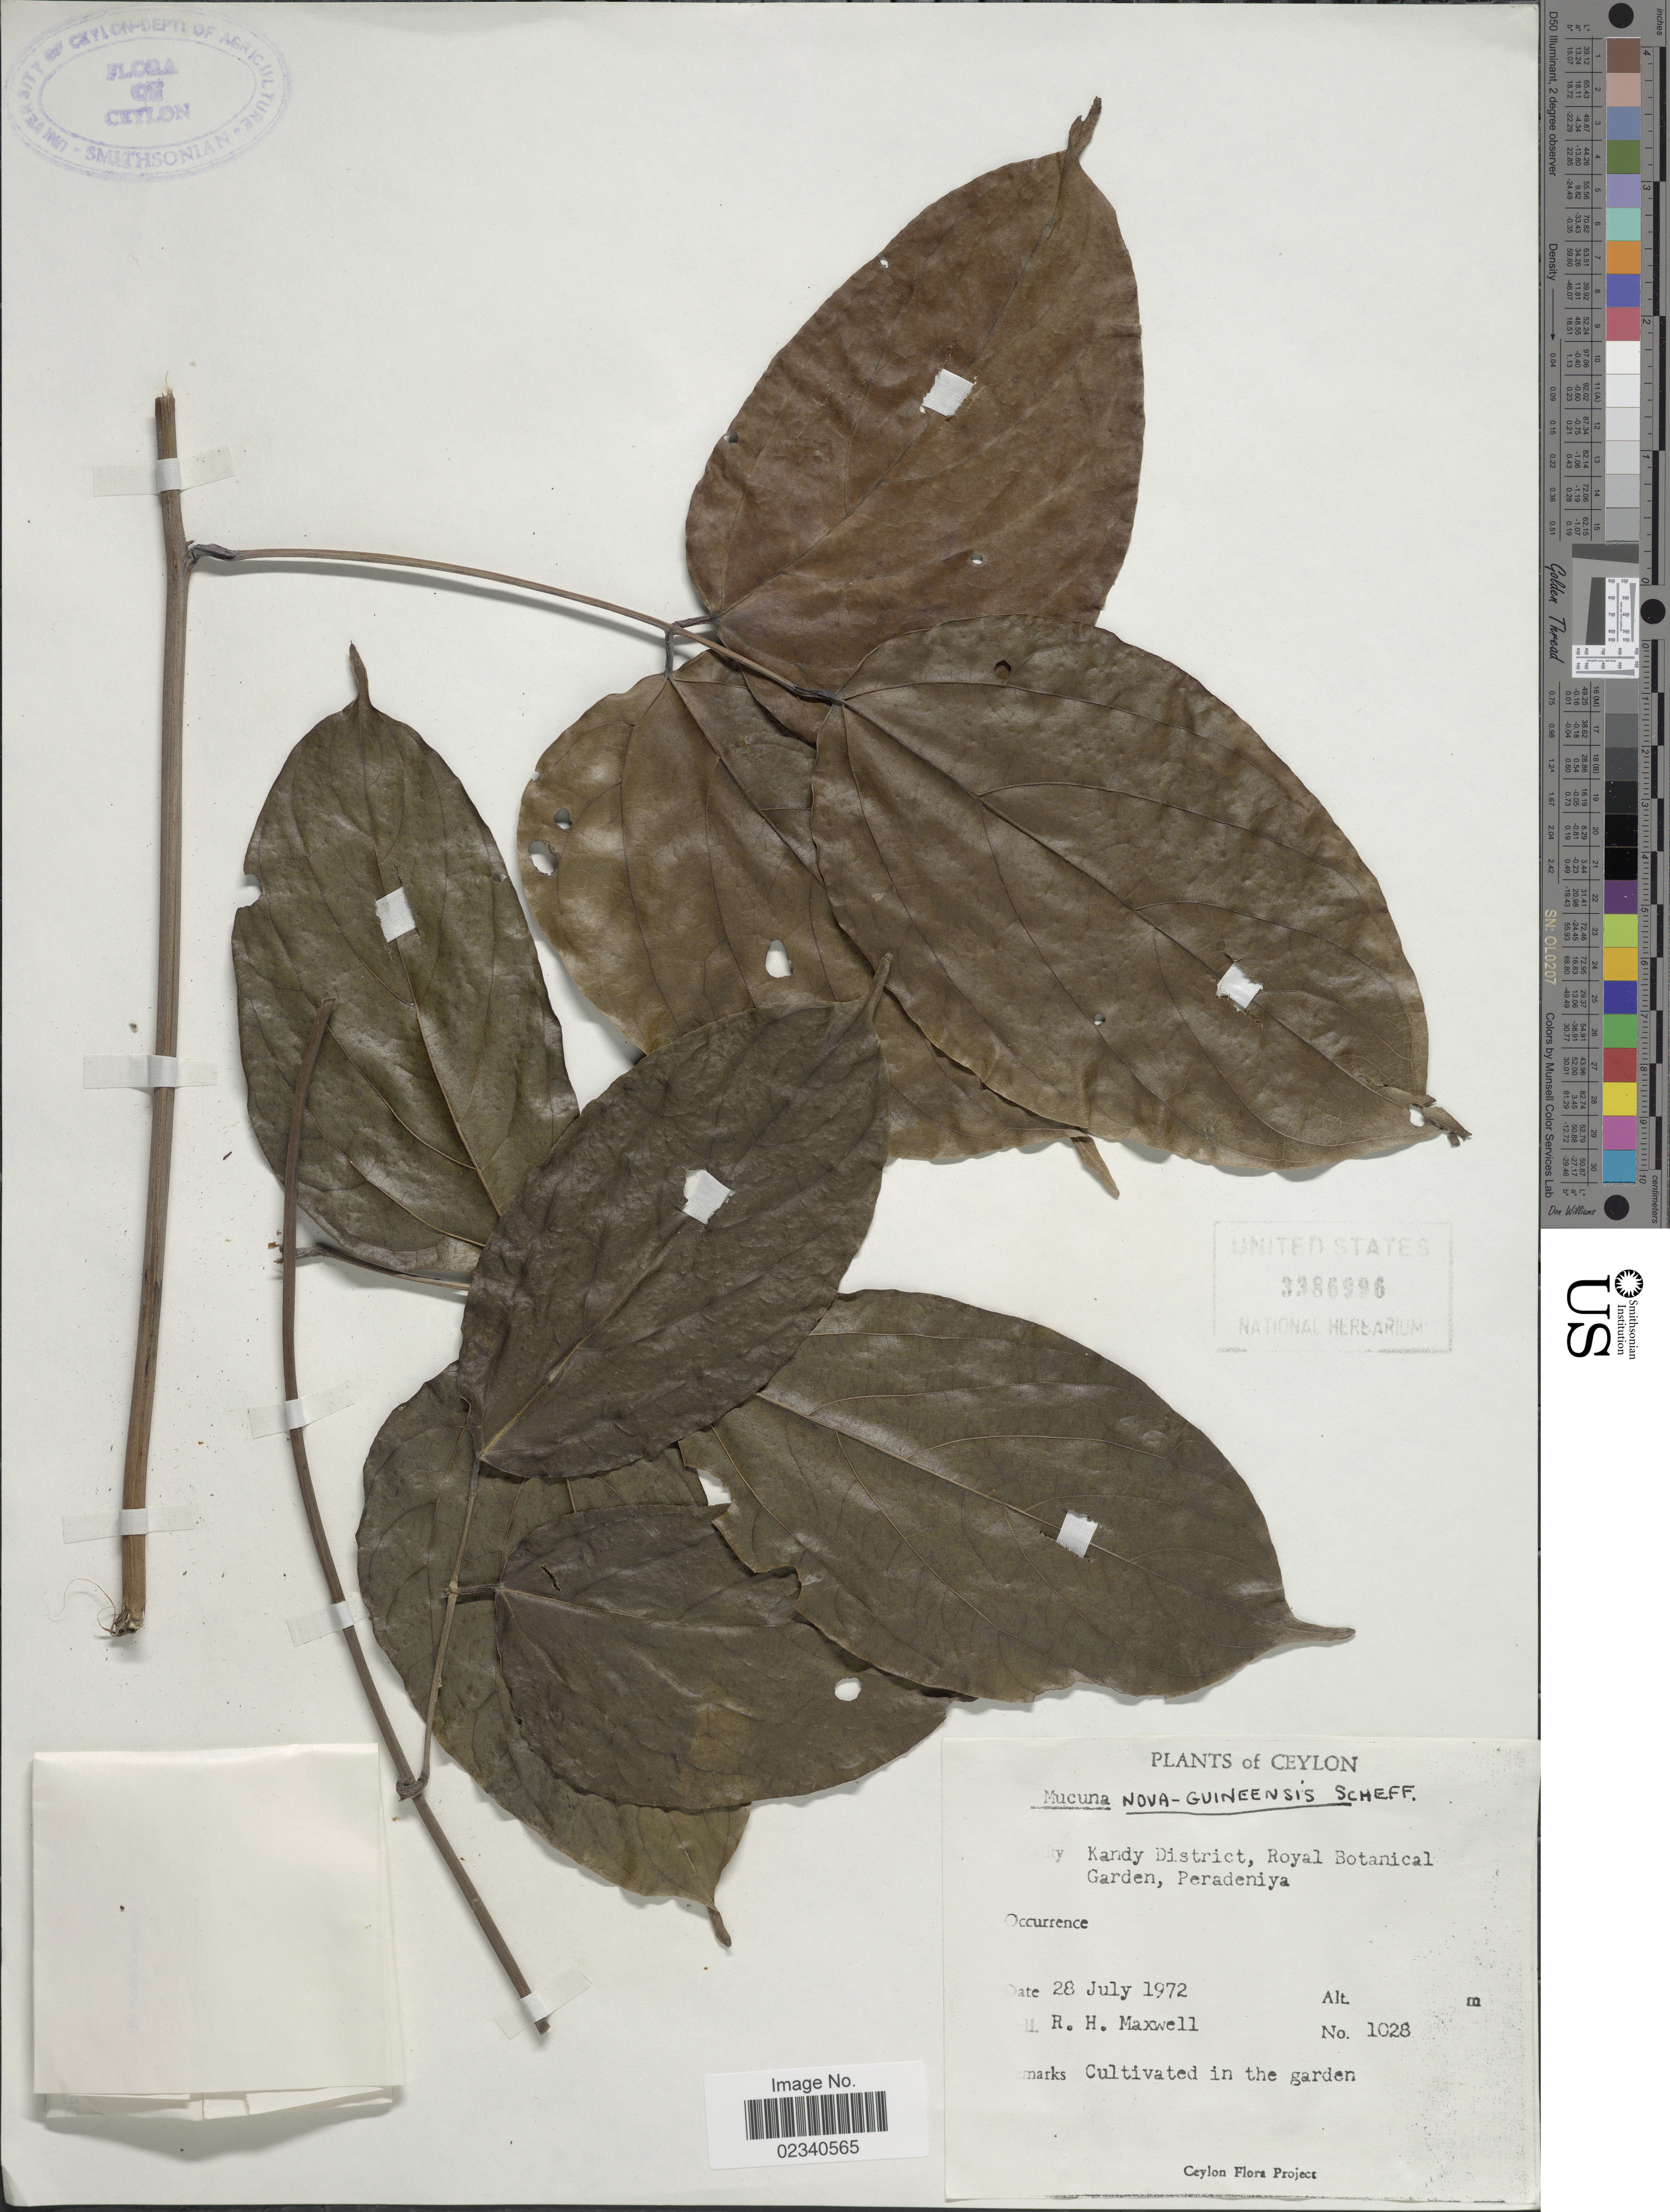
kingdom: Plantae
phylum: Tracheophyta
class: Magnoliopsida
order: Fabales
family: Fabaceae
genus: Mucuna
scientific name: Mucuna nova-guineensis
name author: Scheff.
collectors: R. Maxwell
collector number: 1028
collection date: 1972-07-28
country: Sri Lanka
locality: Ceylon. Royal Botanical Gardens, Peradeniya, Kandy District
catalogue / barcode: US 3386996